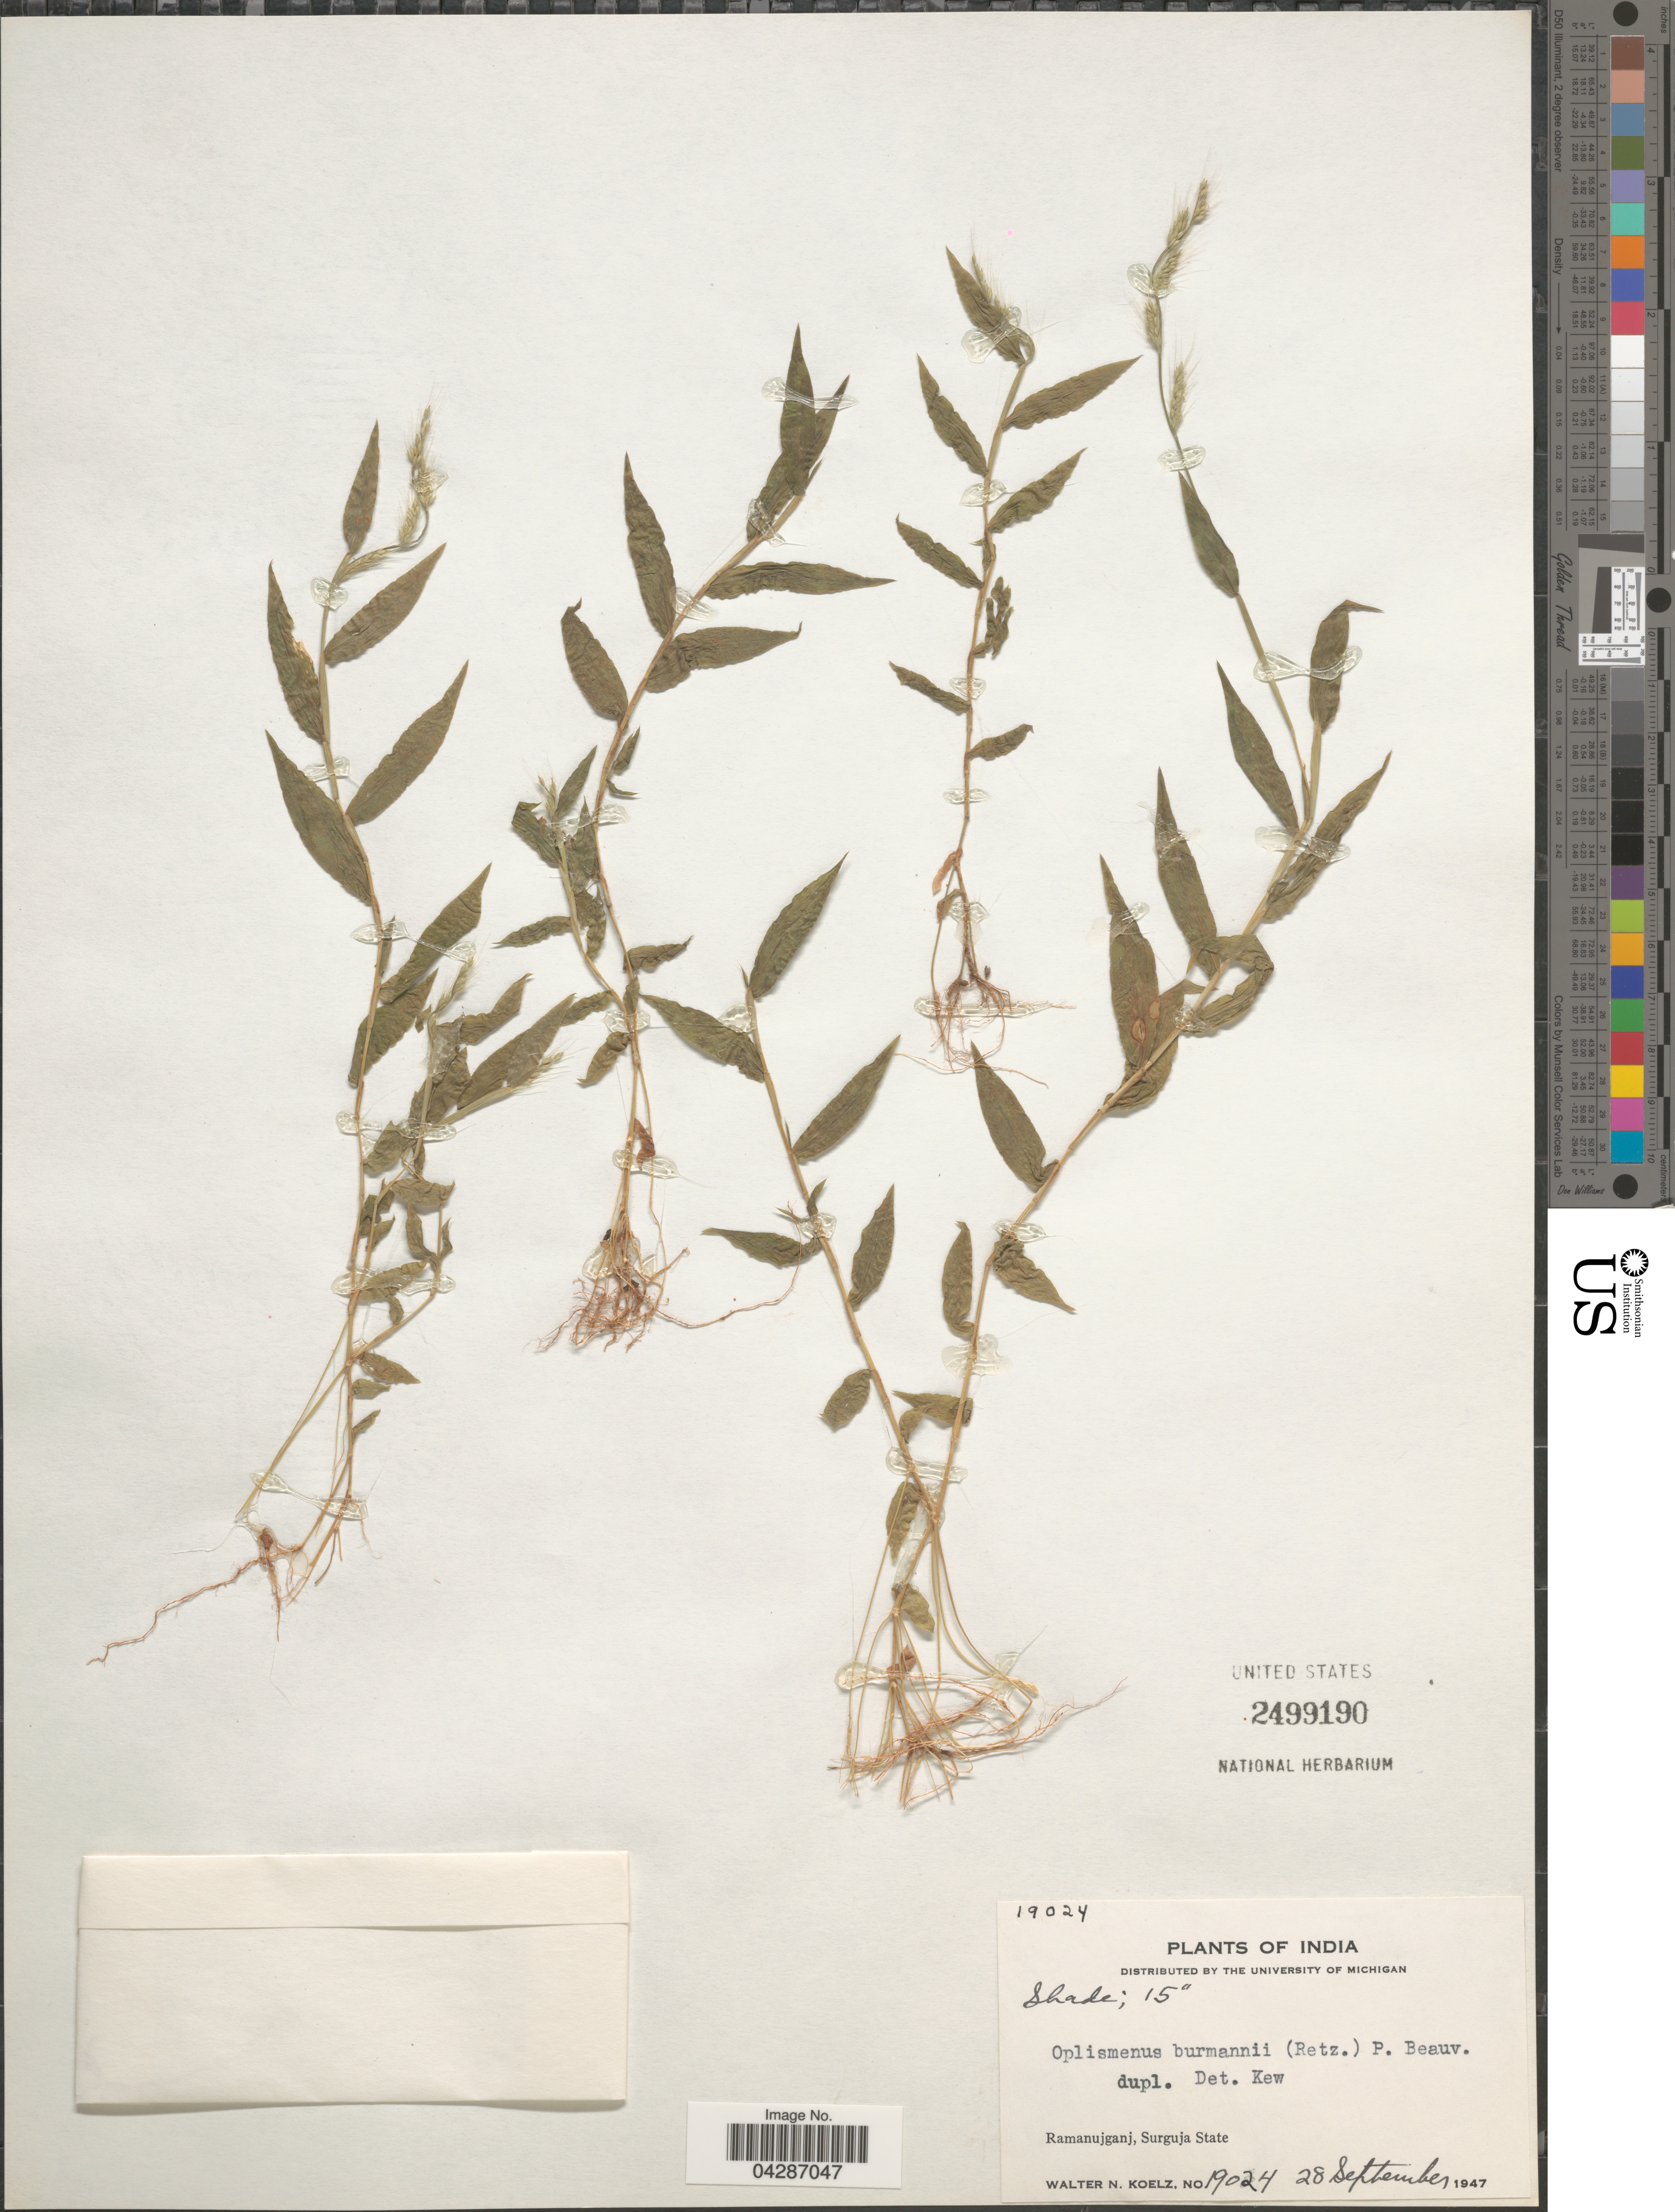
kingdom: Plantae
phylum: Tracheophyta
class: Liliopsida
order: Poales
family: Poaceae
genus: Oplismenus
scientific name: Oplismenus burmannii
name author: (Retz.) P. Beauv.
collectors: W. N. Koelz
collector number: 19024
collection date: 1947-09-28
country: India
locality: Ramanujganj, Surguja State.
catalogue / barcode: US 2499190